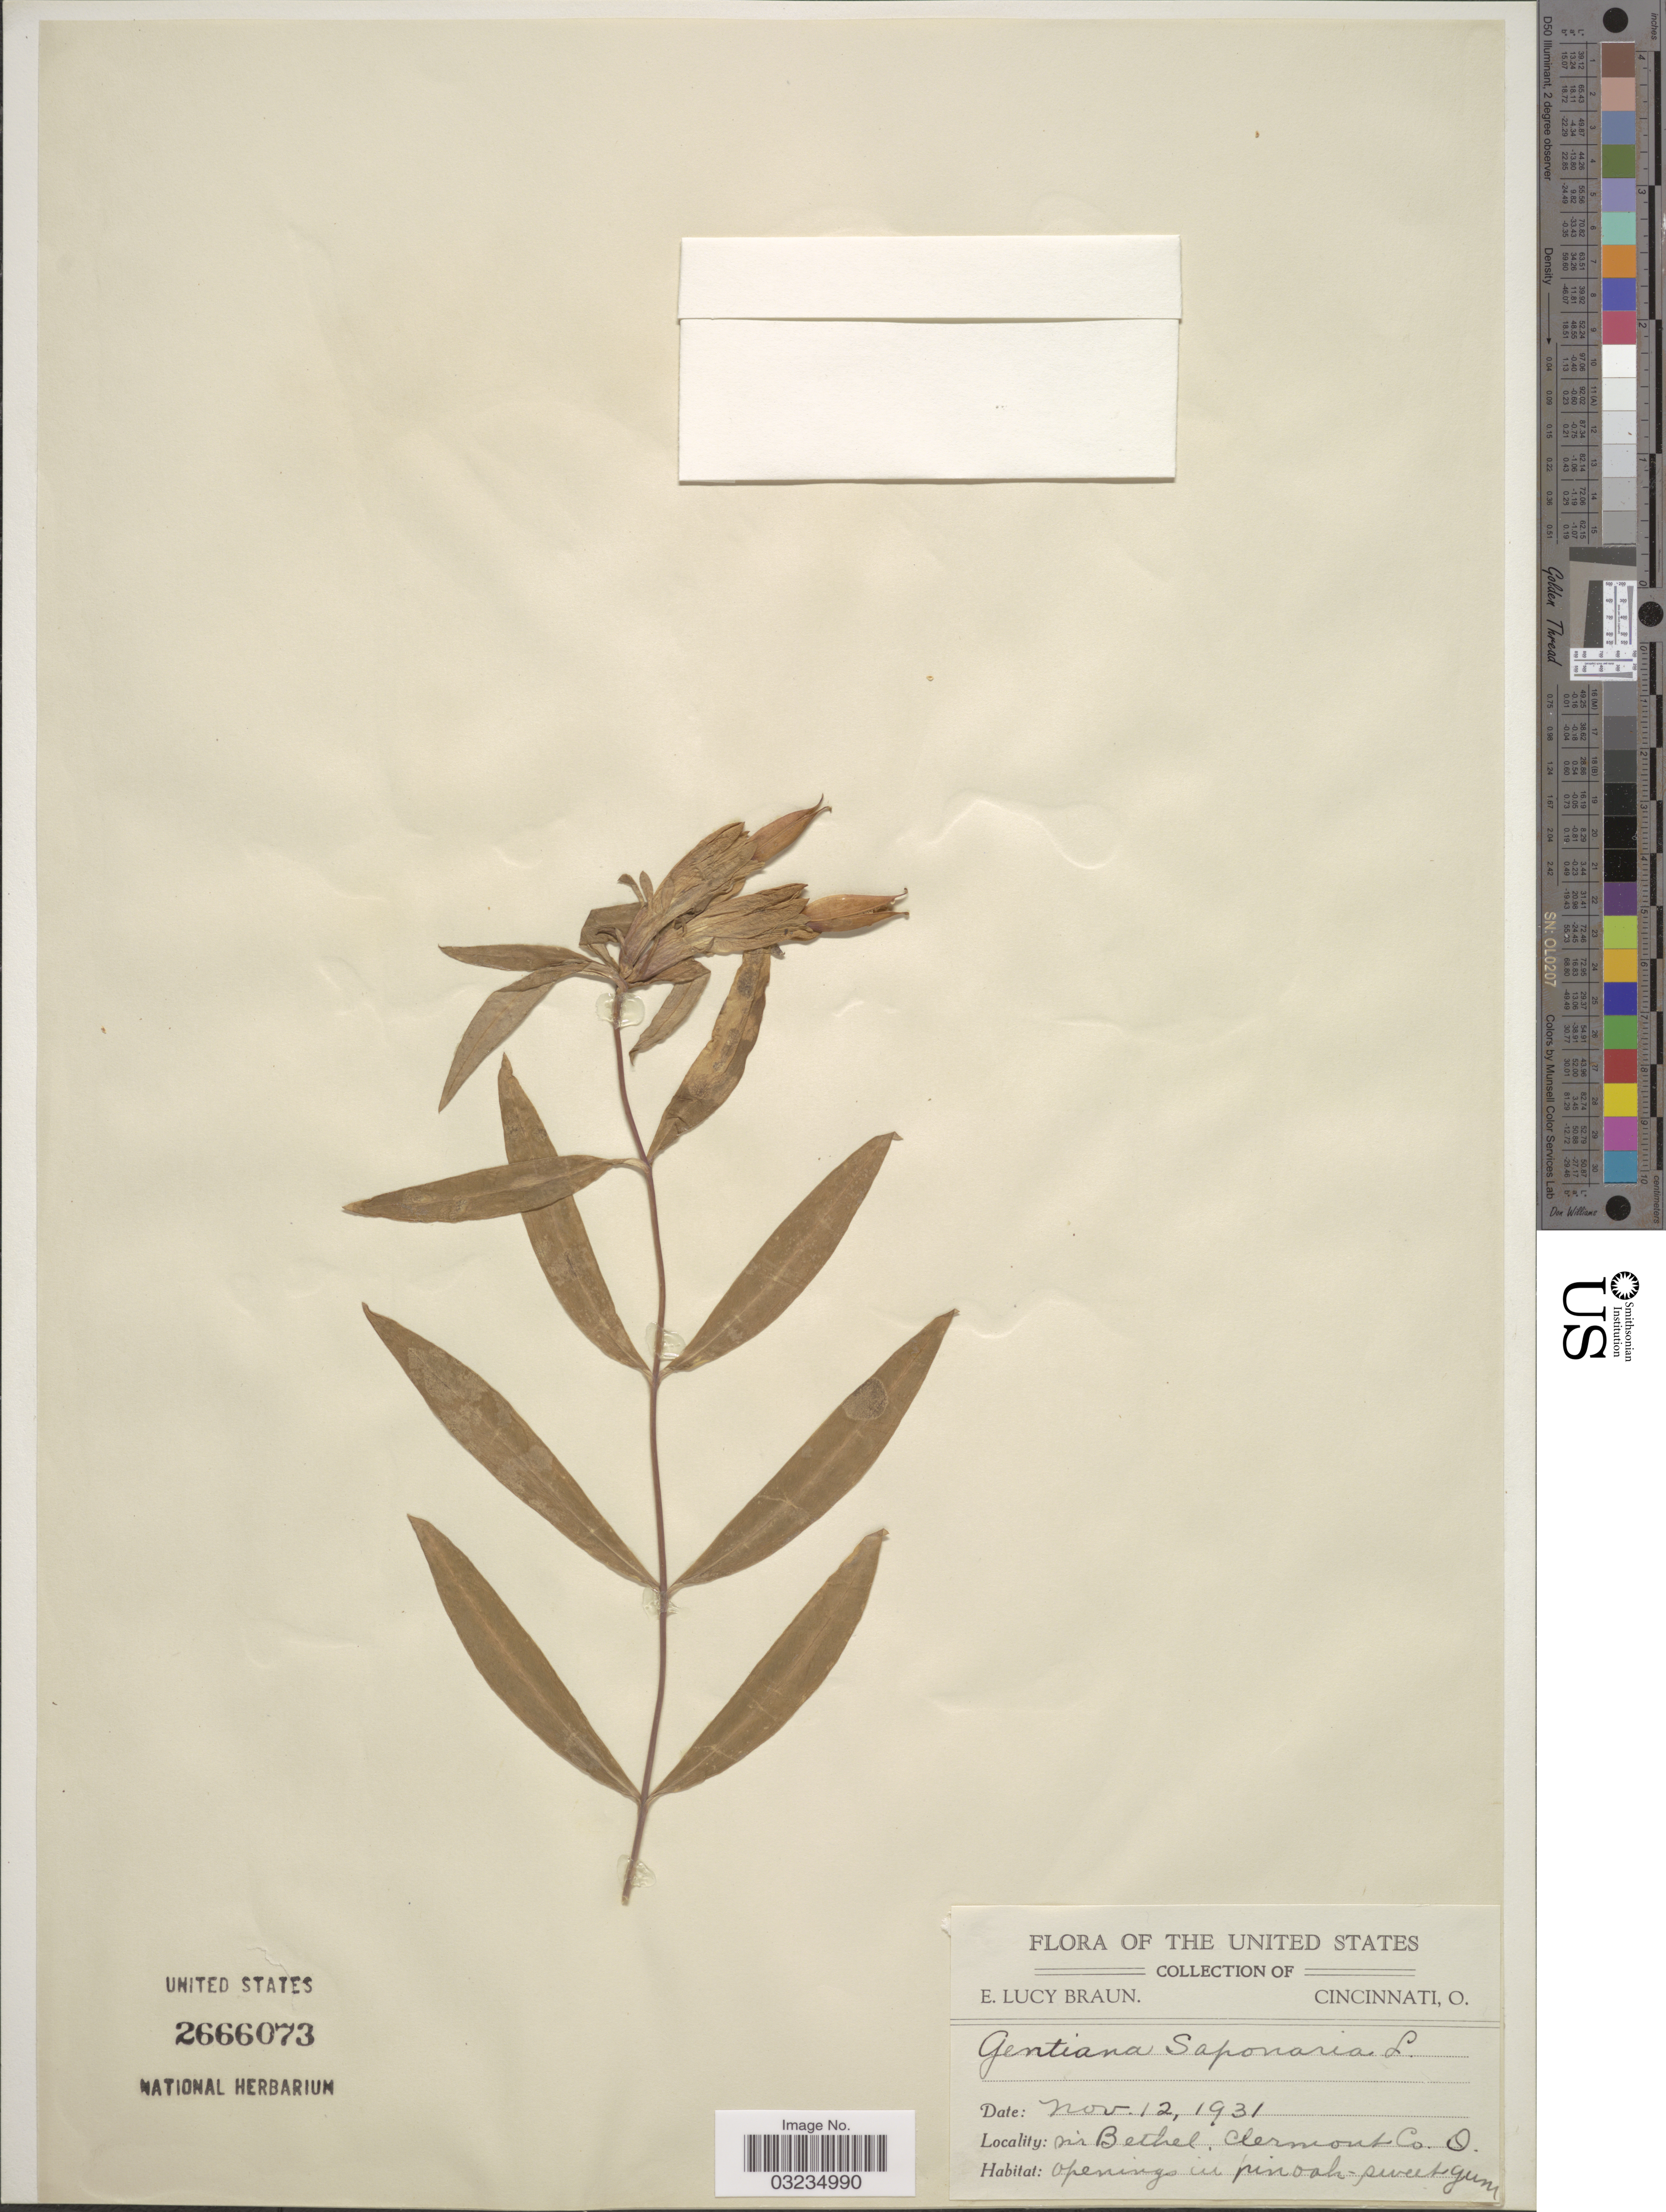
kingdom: Plantae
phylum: Tracheophyta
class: Magnoliopsida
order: Gentianales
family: Gentianaceae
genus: Gentiana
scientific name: Gentiana saponaria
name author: L.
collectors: E. Braun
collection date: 1931-11-12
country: United States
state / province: Ohio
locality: Nr Bethel, Clermont Co.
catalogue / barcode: US 2666073